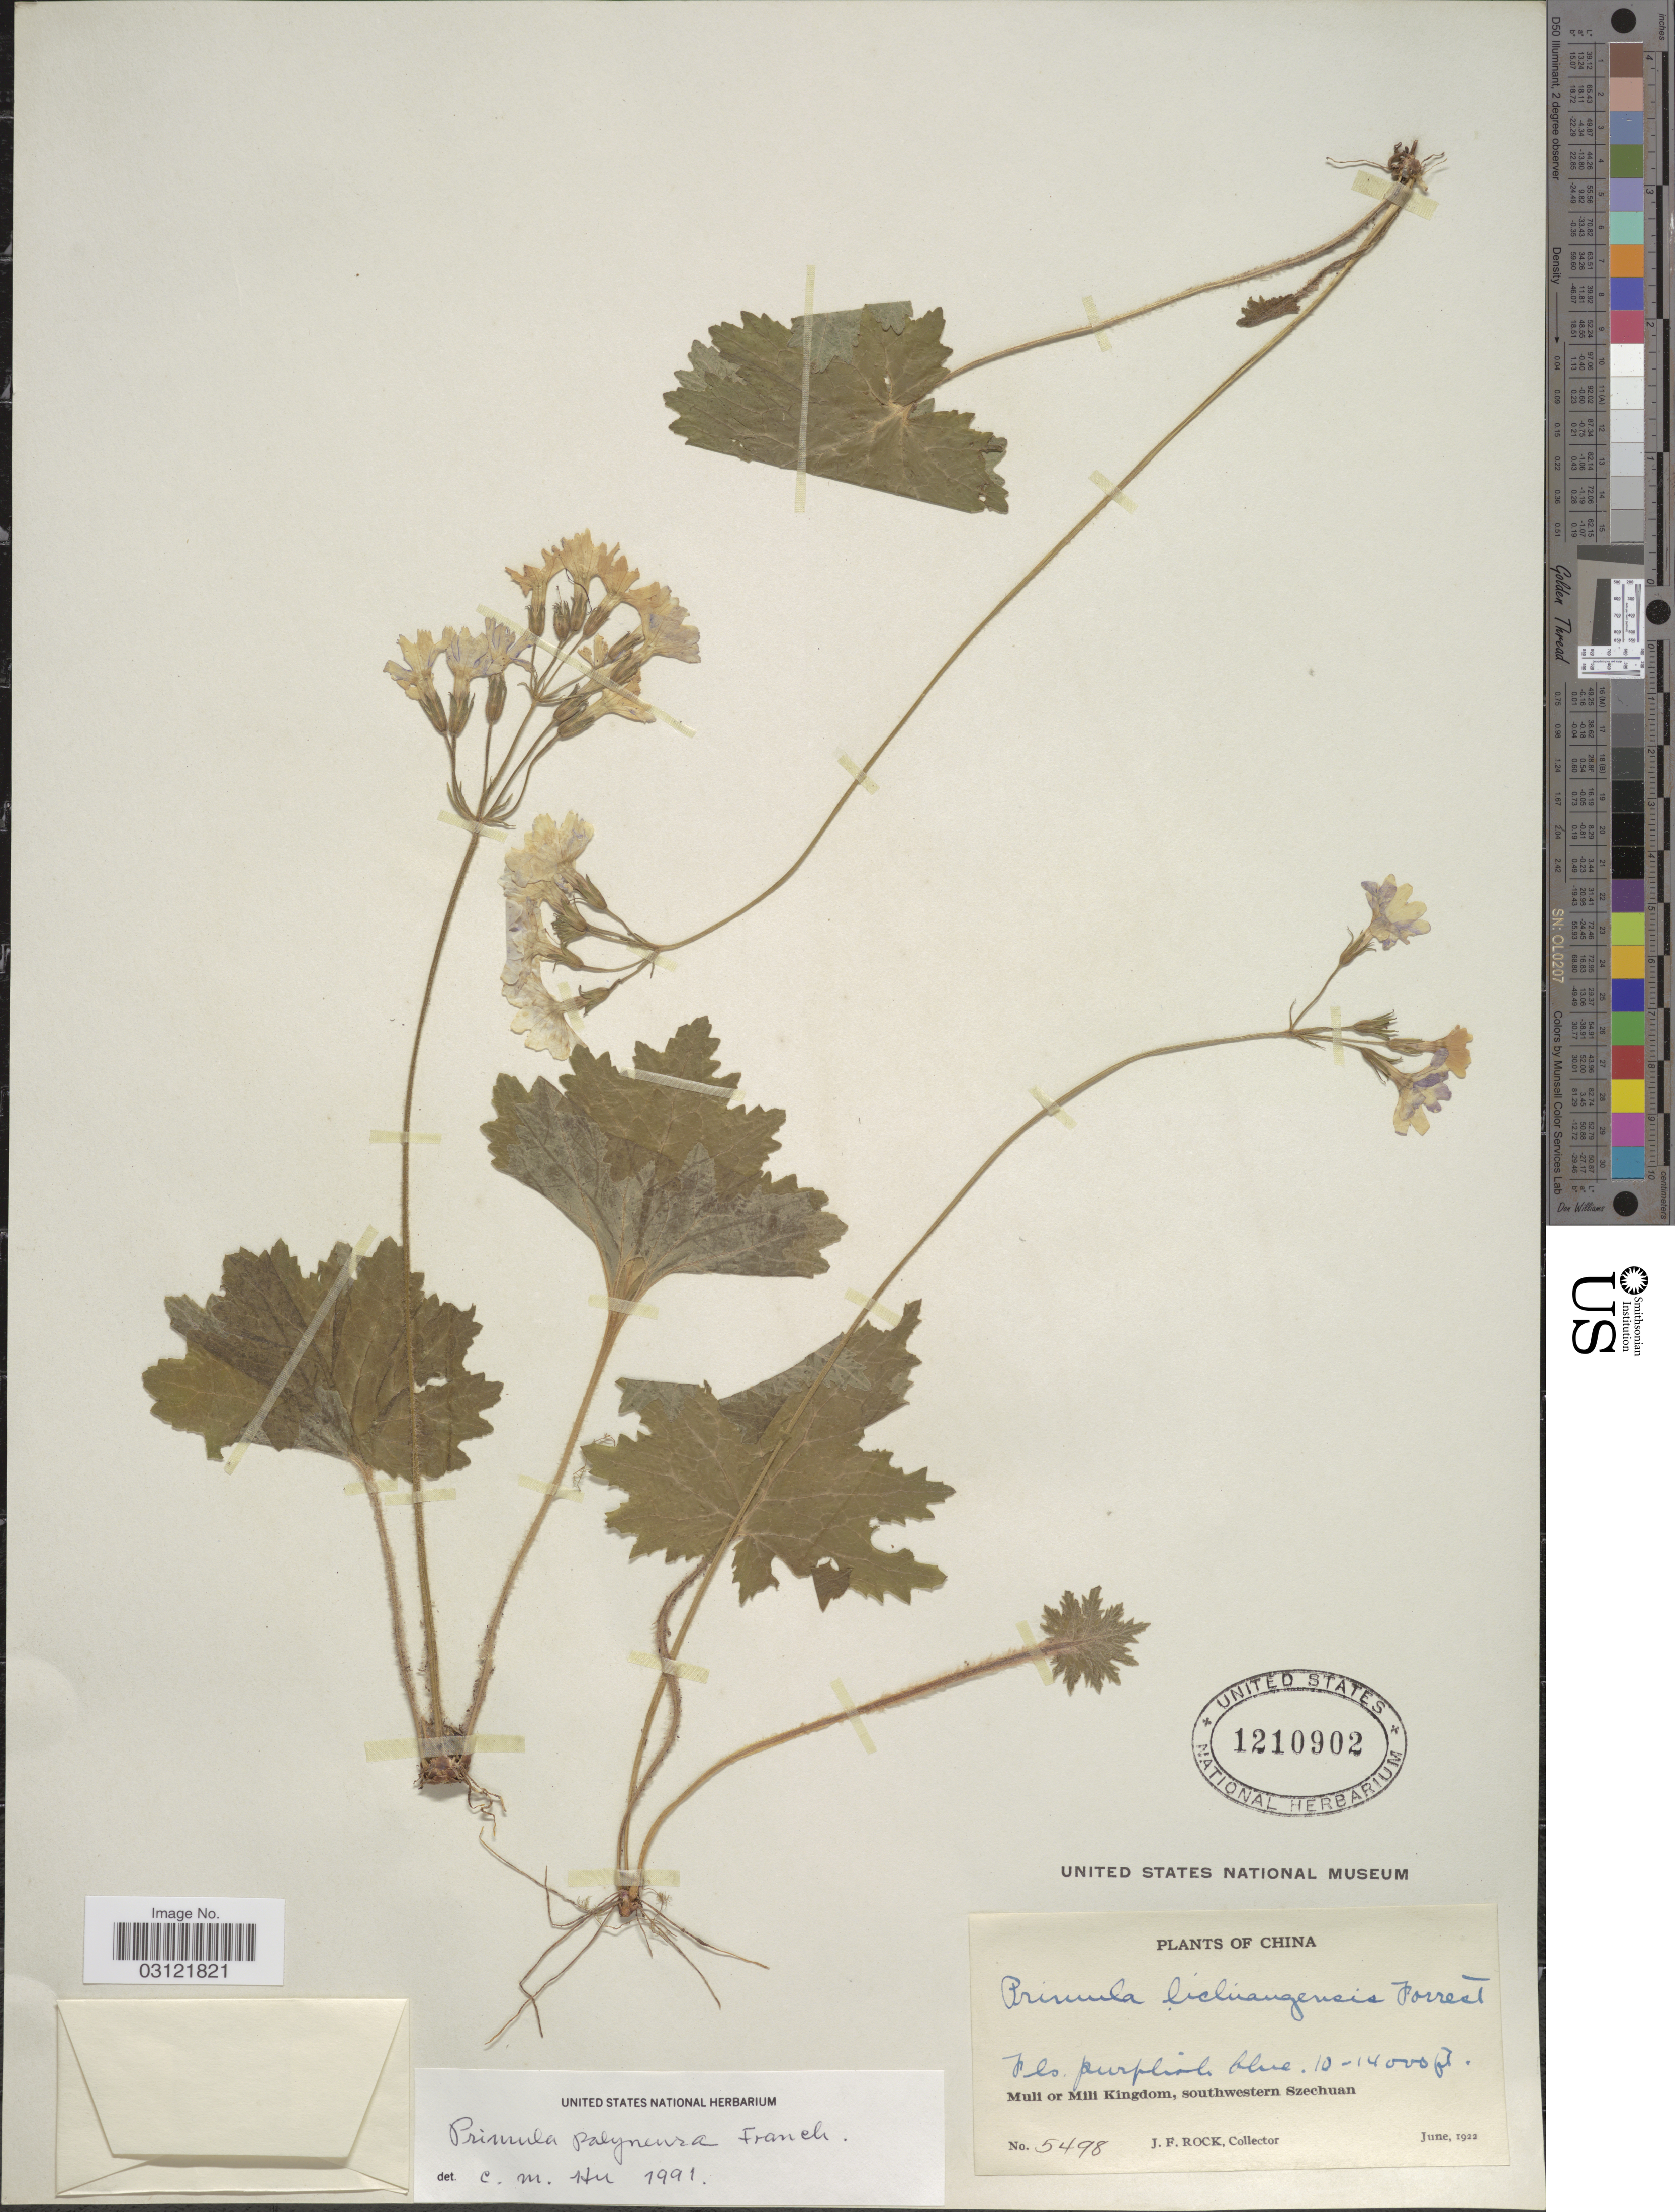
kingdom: Plantae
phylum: Tracheophyta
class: Magnoliopsida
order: Ericales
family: Primulaceae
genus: Primula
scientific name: Primula polyneura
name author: Franch.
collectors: J. Rock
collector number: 5498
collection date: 1922-06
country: China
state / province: Sichuan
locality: Muli or Mili Kingdom, southwestern Szechuan.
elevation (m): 3048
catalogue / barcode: US 1210902